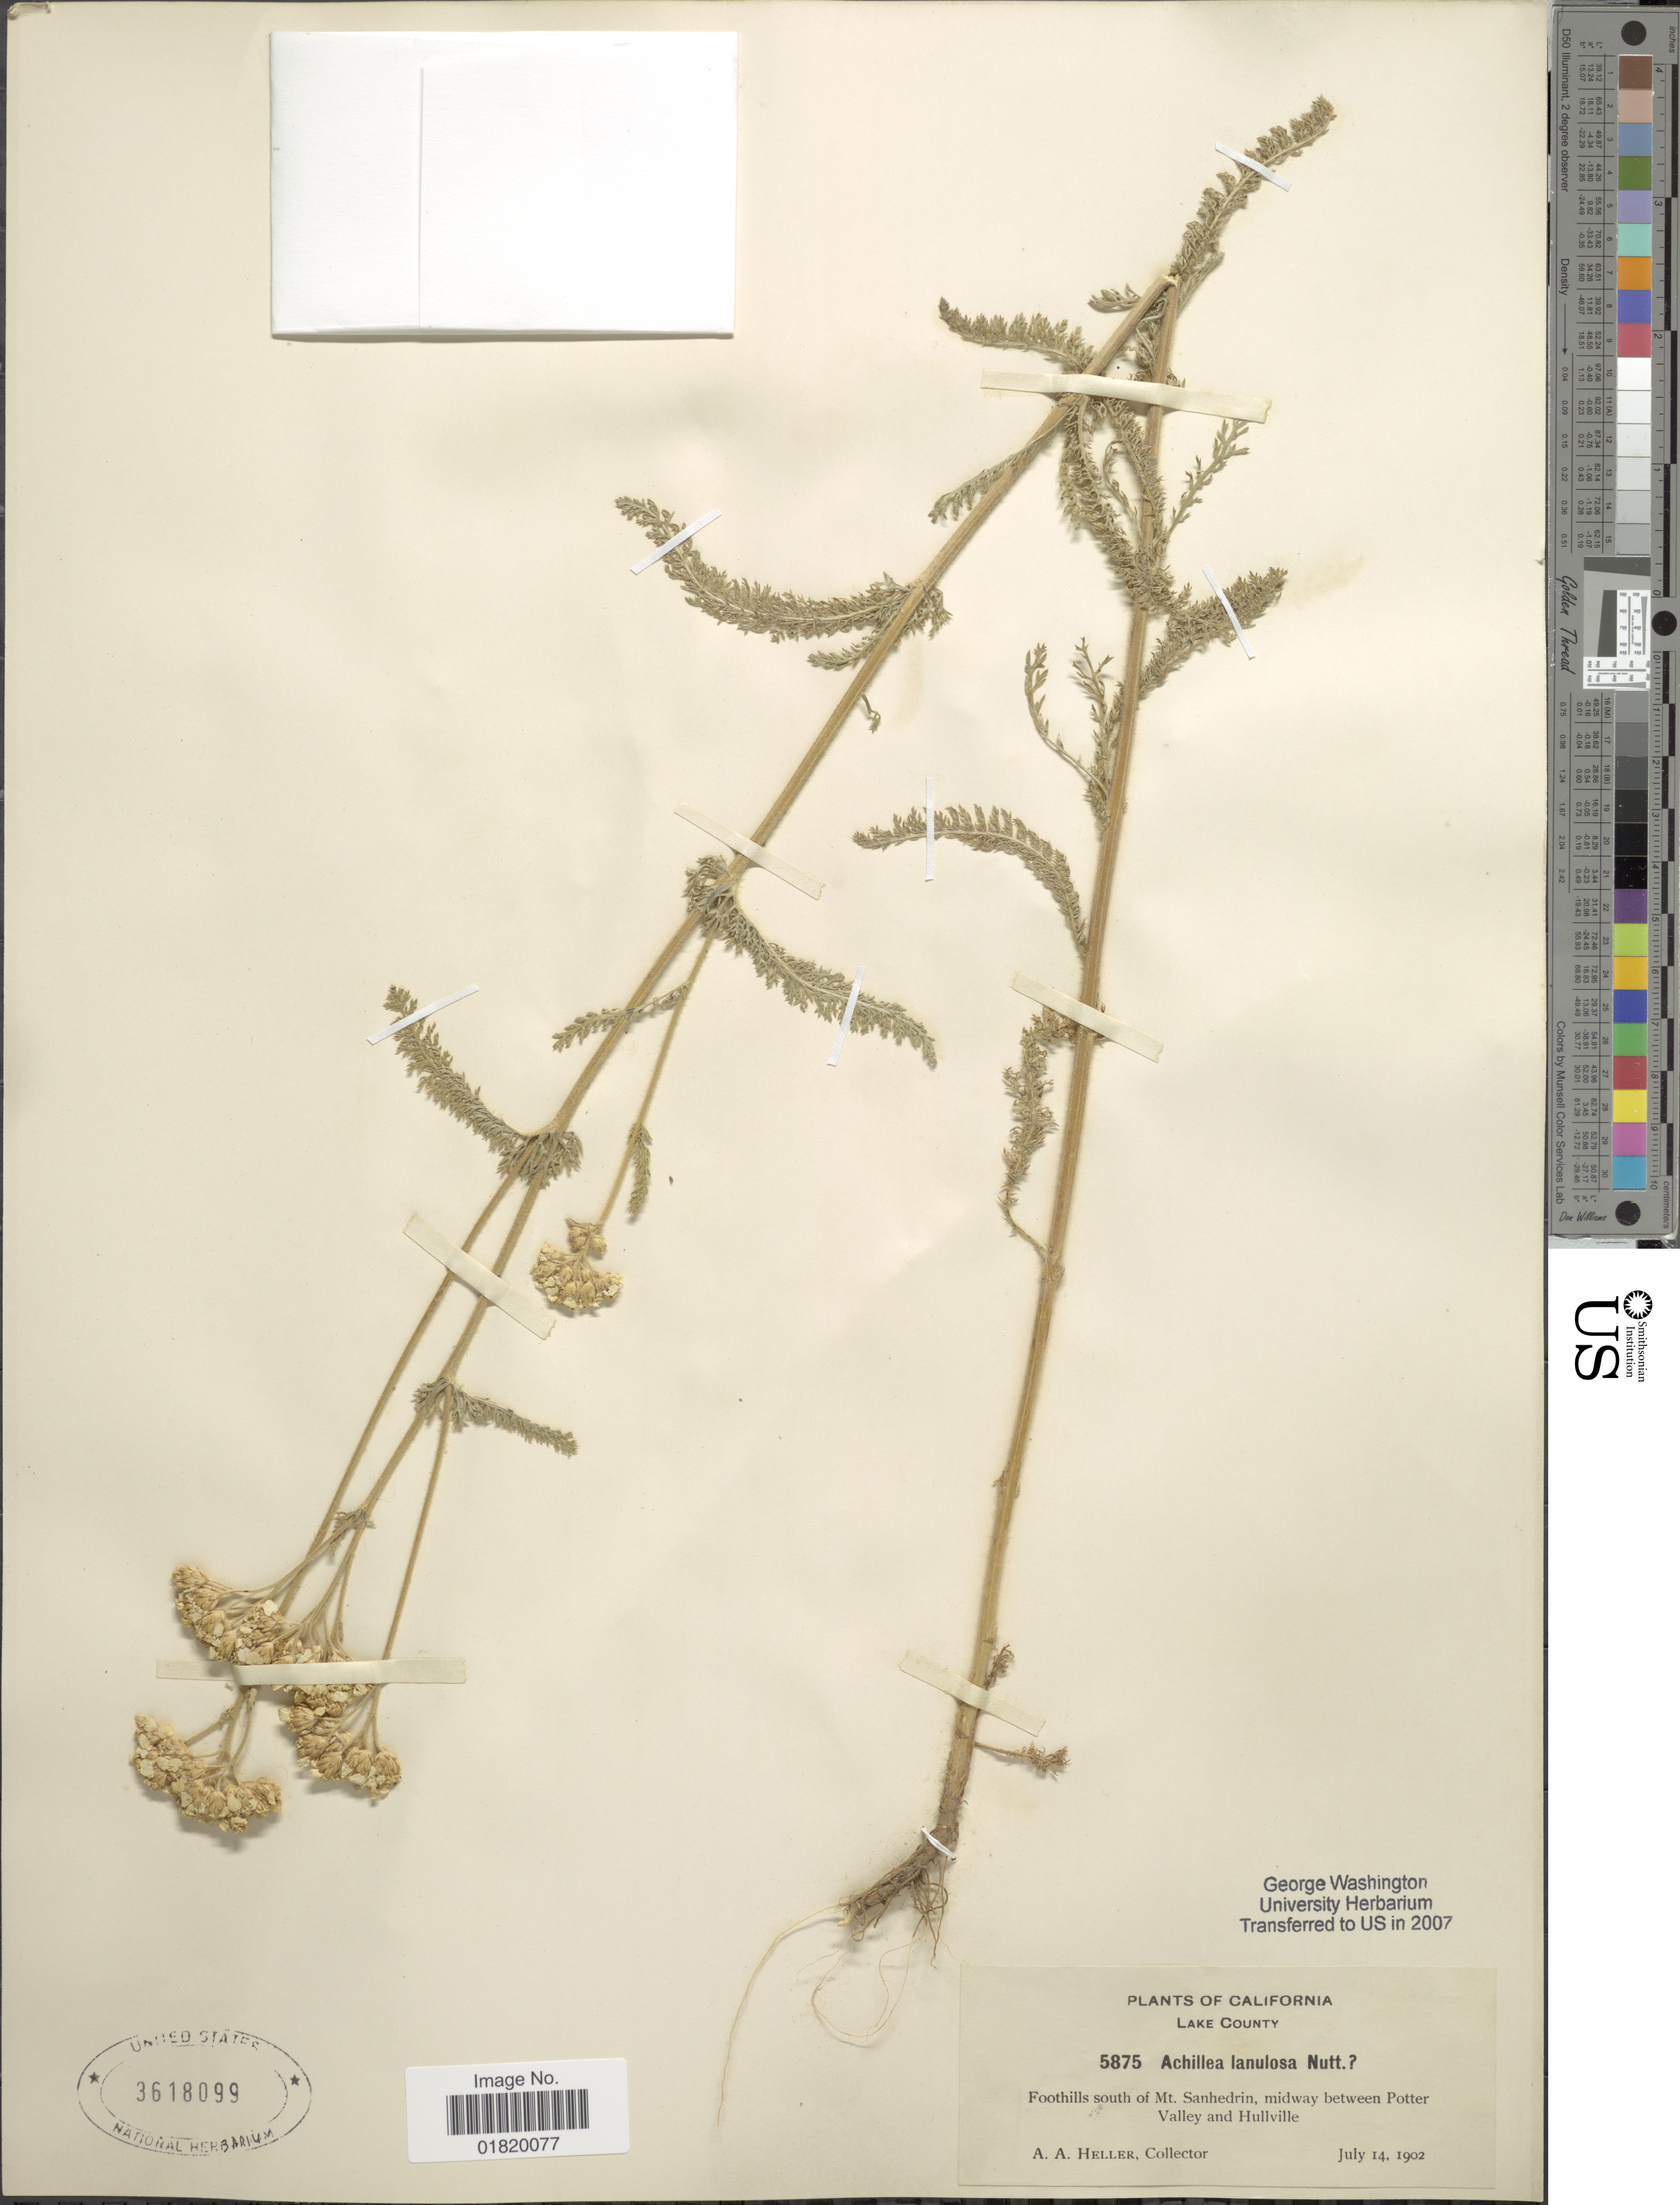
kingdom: Plantae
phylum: Tracheophyta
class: Magnoliopsida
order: Asterales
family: Asteraceae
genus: Achillea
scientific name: Achillea lanulosa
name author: Nutt.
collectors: A. A. Heller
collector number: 5875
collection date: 1902-07-14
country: United States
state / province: California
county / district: Lake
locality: Lake County. Foothills south of Mt. Sanhedrin, midway between Potter Valley and Hullville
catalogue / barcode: US 3618099